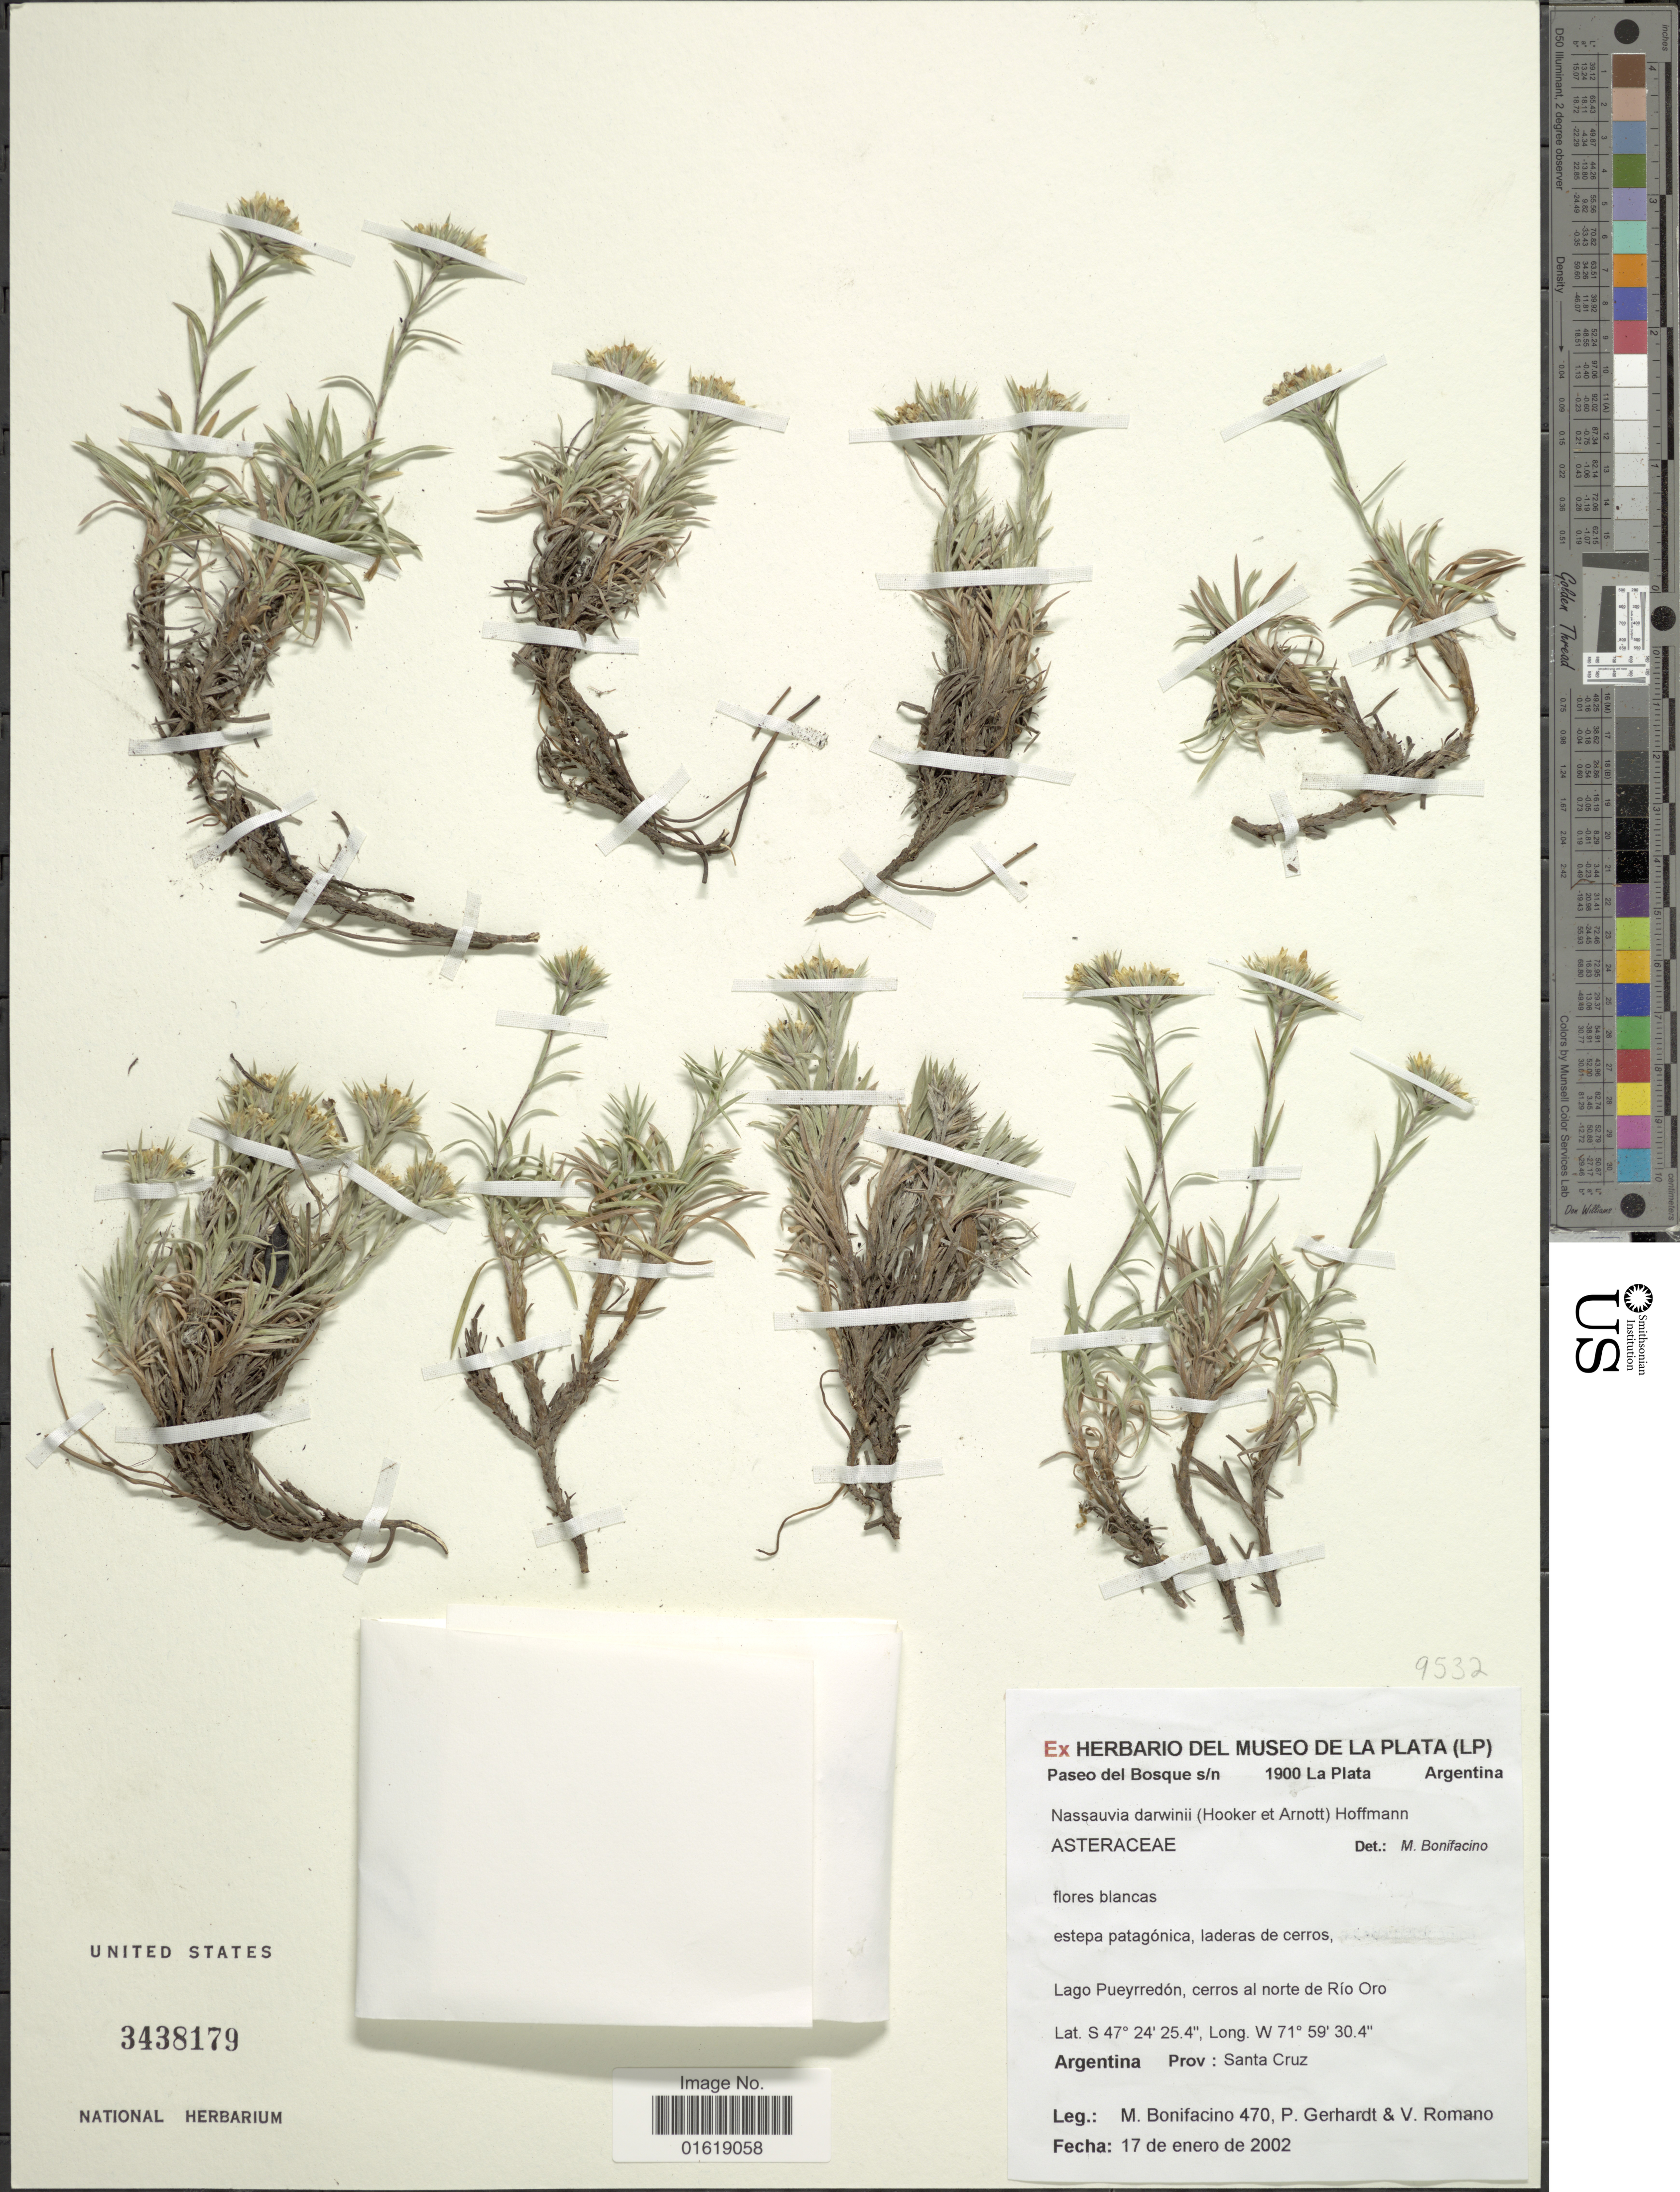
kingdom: Plantae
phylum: Tracheophyta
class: Magnoliopsida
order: Asterales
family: Asteraceae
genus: Nassauvia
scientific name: Nassauvia darwinii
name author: (Hook. & Arn.) O. Hoffm. & Dusén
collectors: M. Bonifacino, P. Gerhardt & V. Romano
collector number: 0470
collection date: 2002-01-17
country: Argentina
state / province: Santa Cruz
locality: Lago Pueyrredón, cerros al norte de Rio Oro.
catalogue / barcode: US 3438179